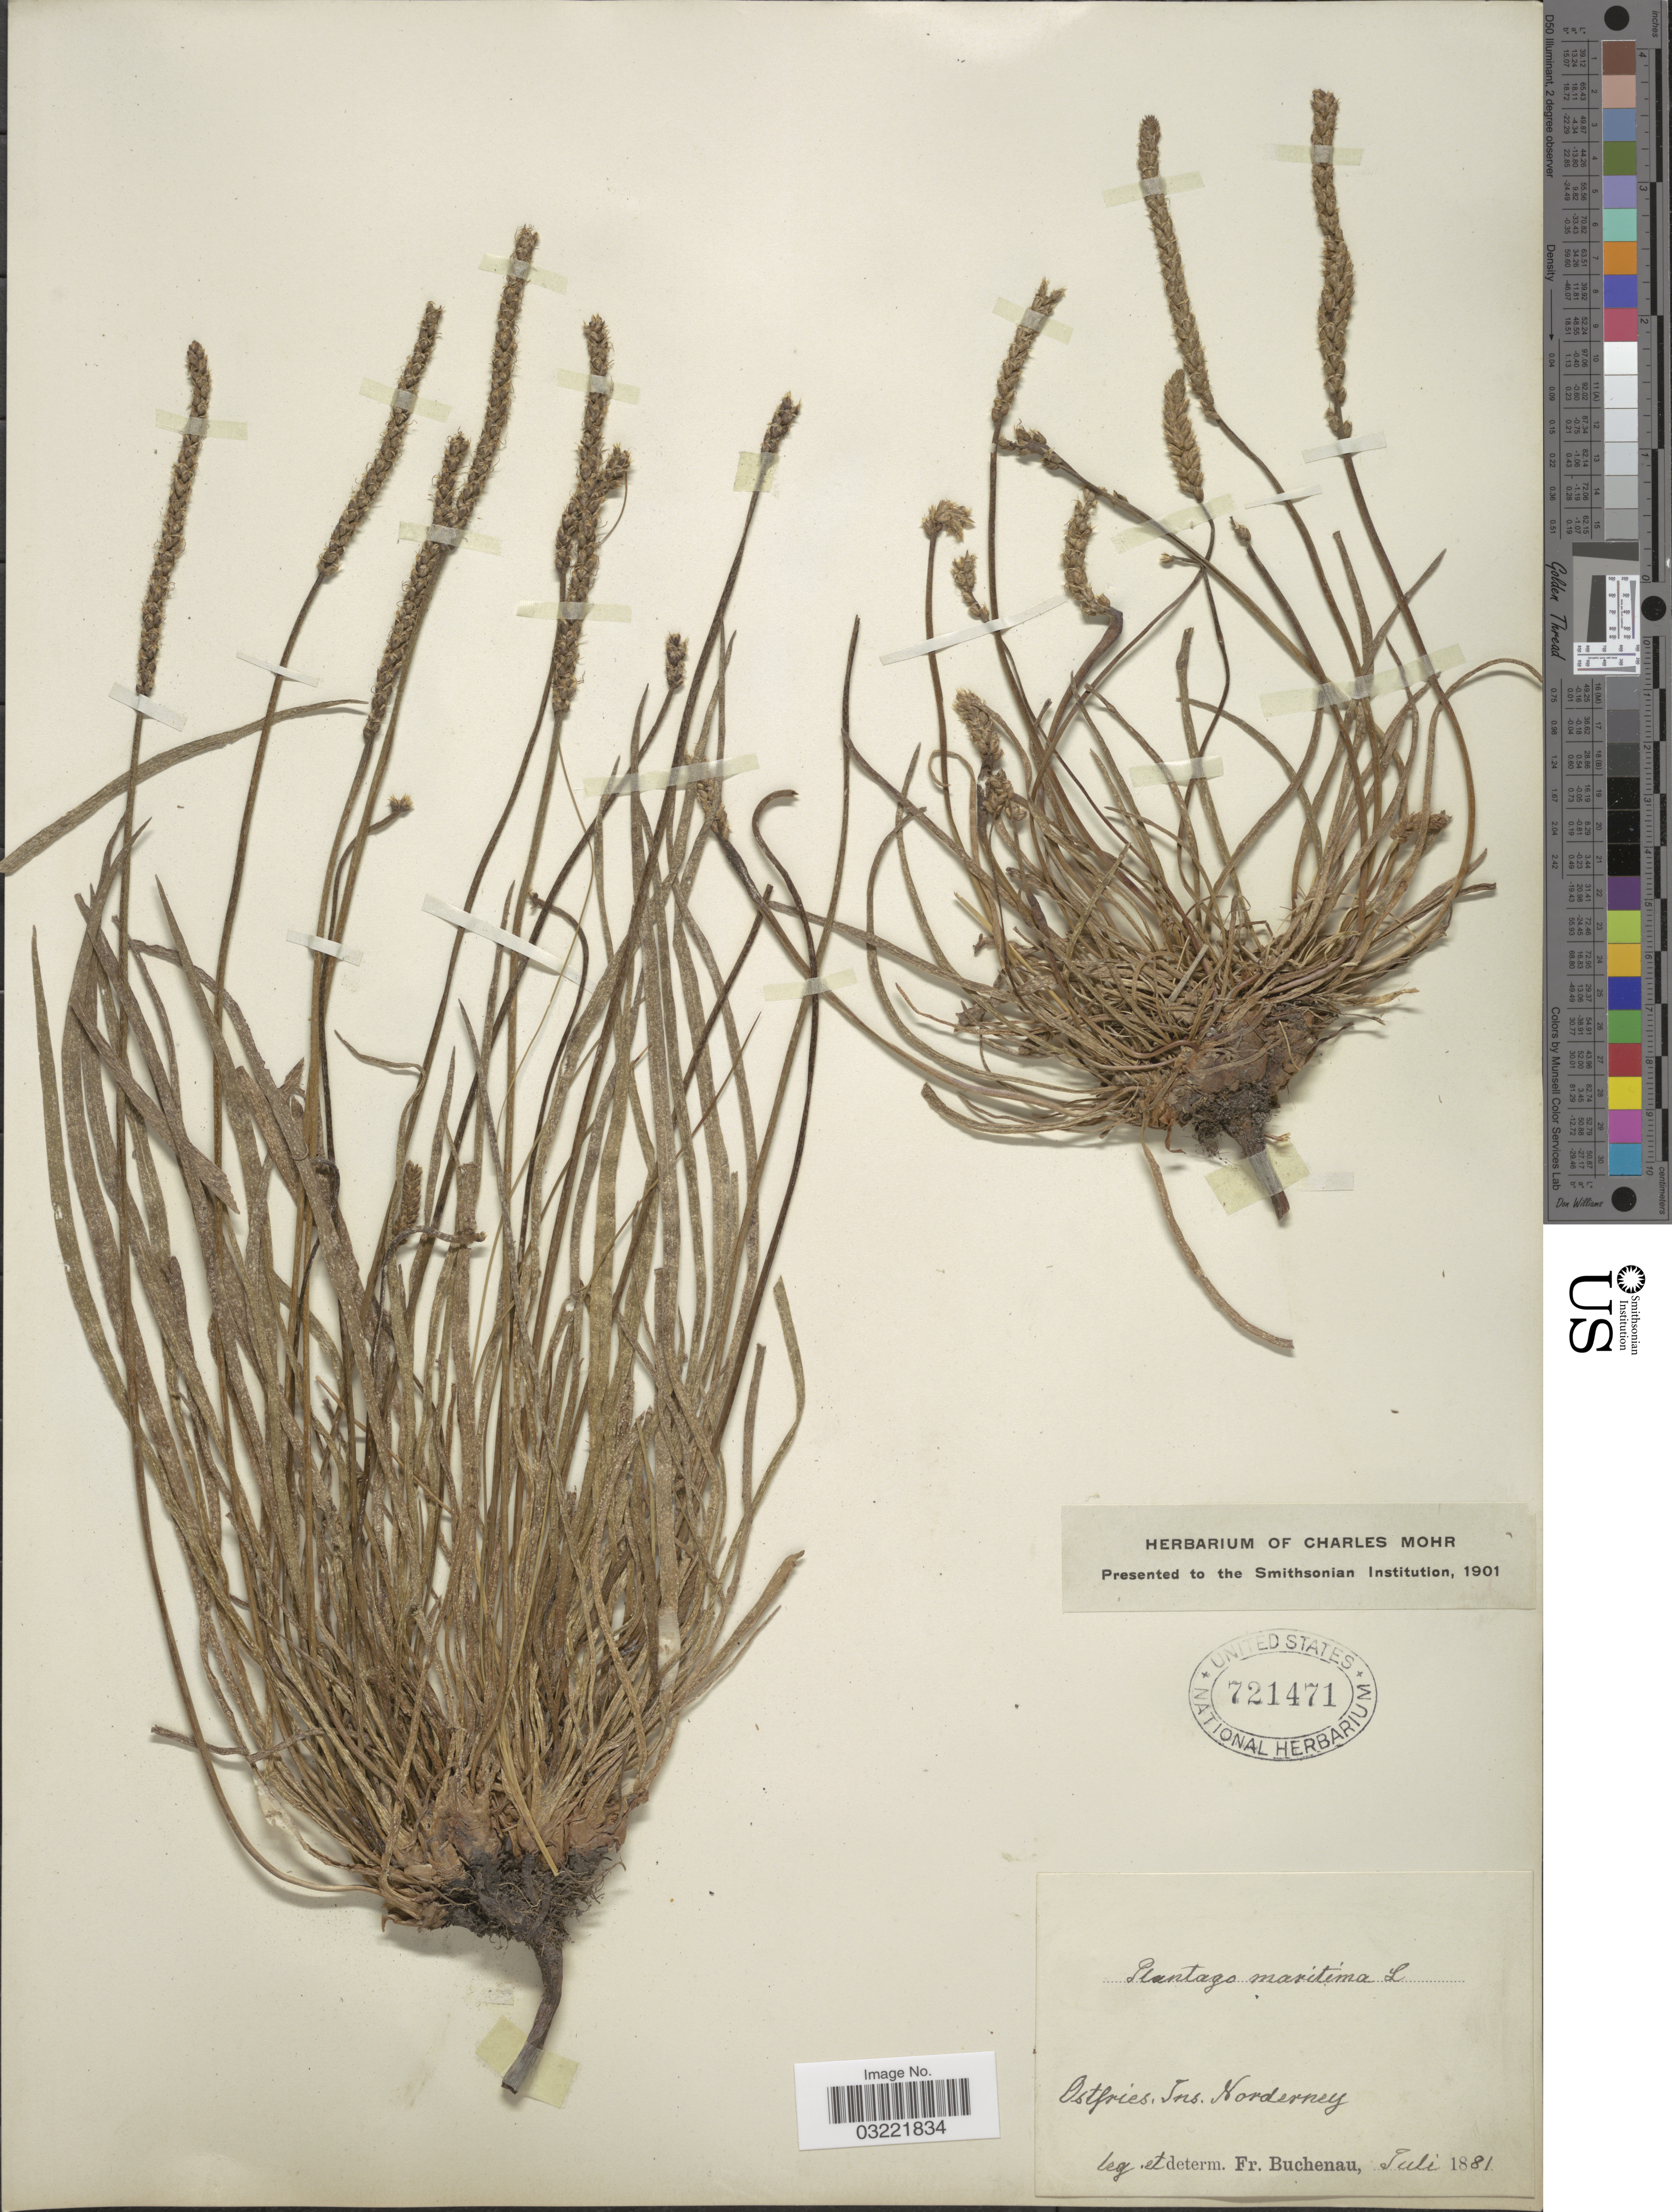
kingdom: Plantae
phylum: Tracheophyta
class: Magnoliopsida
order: Lamiales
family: Plantaginaceae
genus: Plantago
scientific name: Plantago maritima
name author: L.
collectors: F. Buchenau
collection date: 1881-07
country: Germany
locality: Ostfries, Ins. Norderney.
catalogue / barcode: US 721471